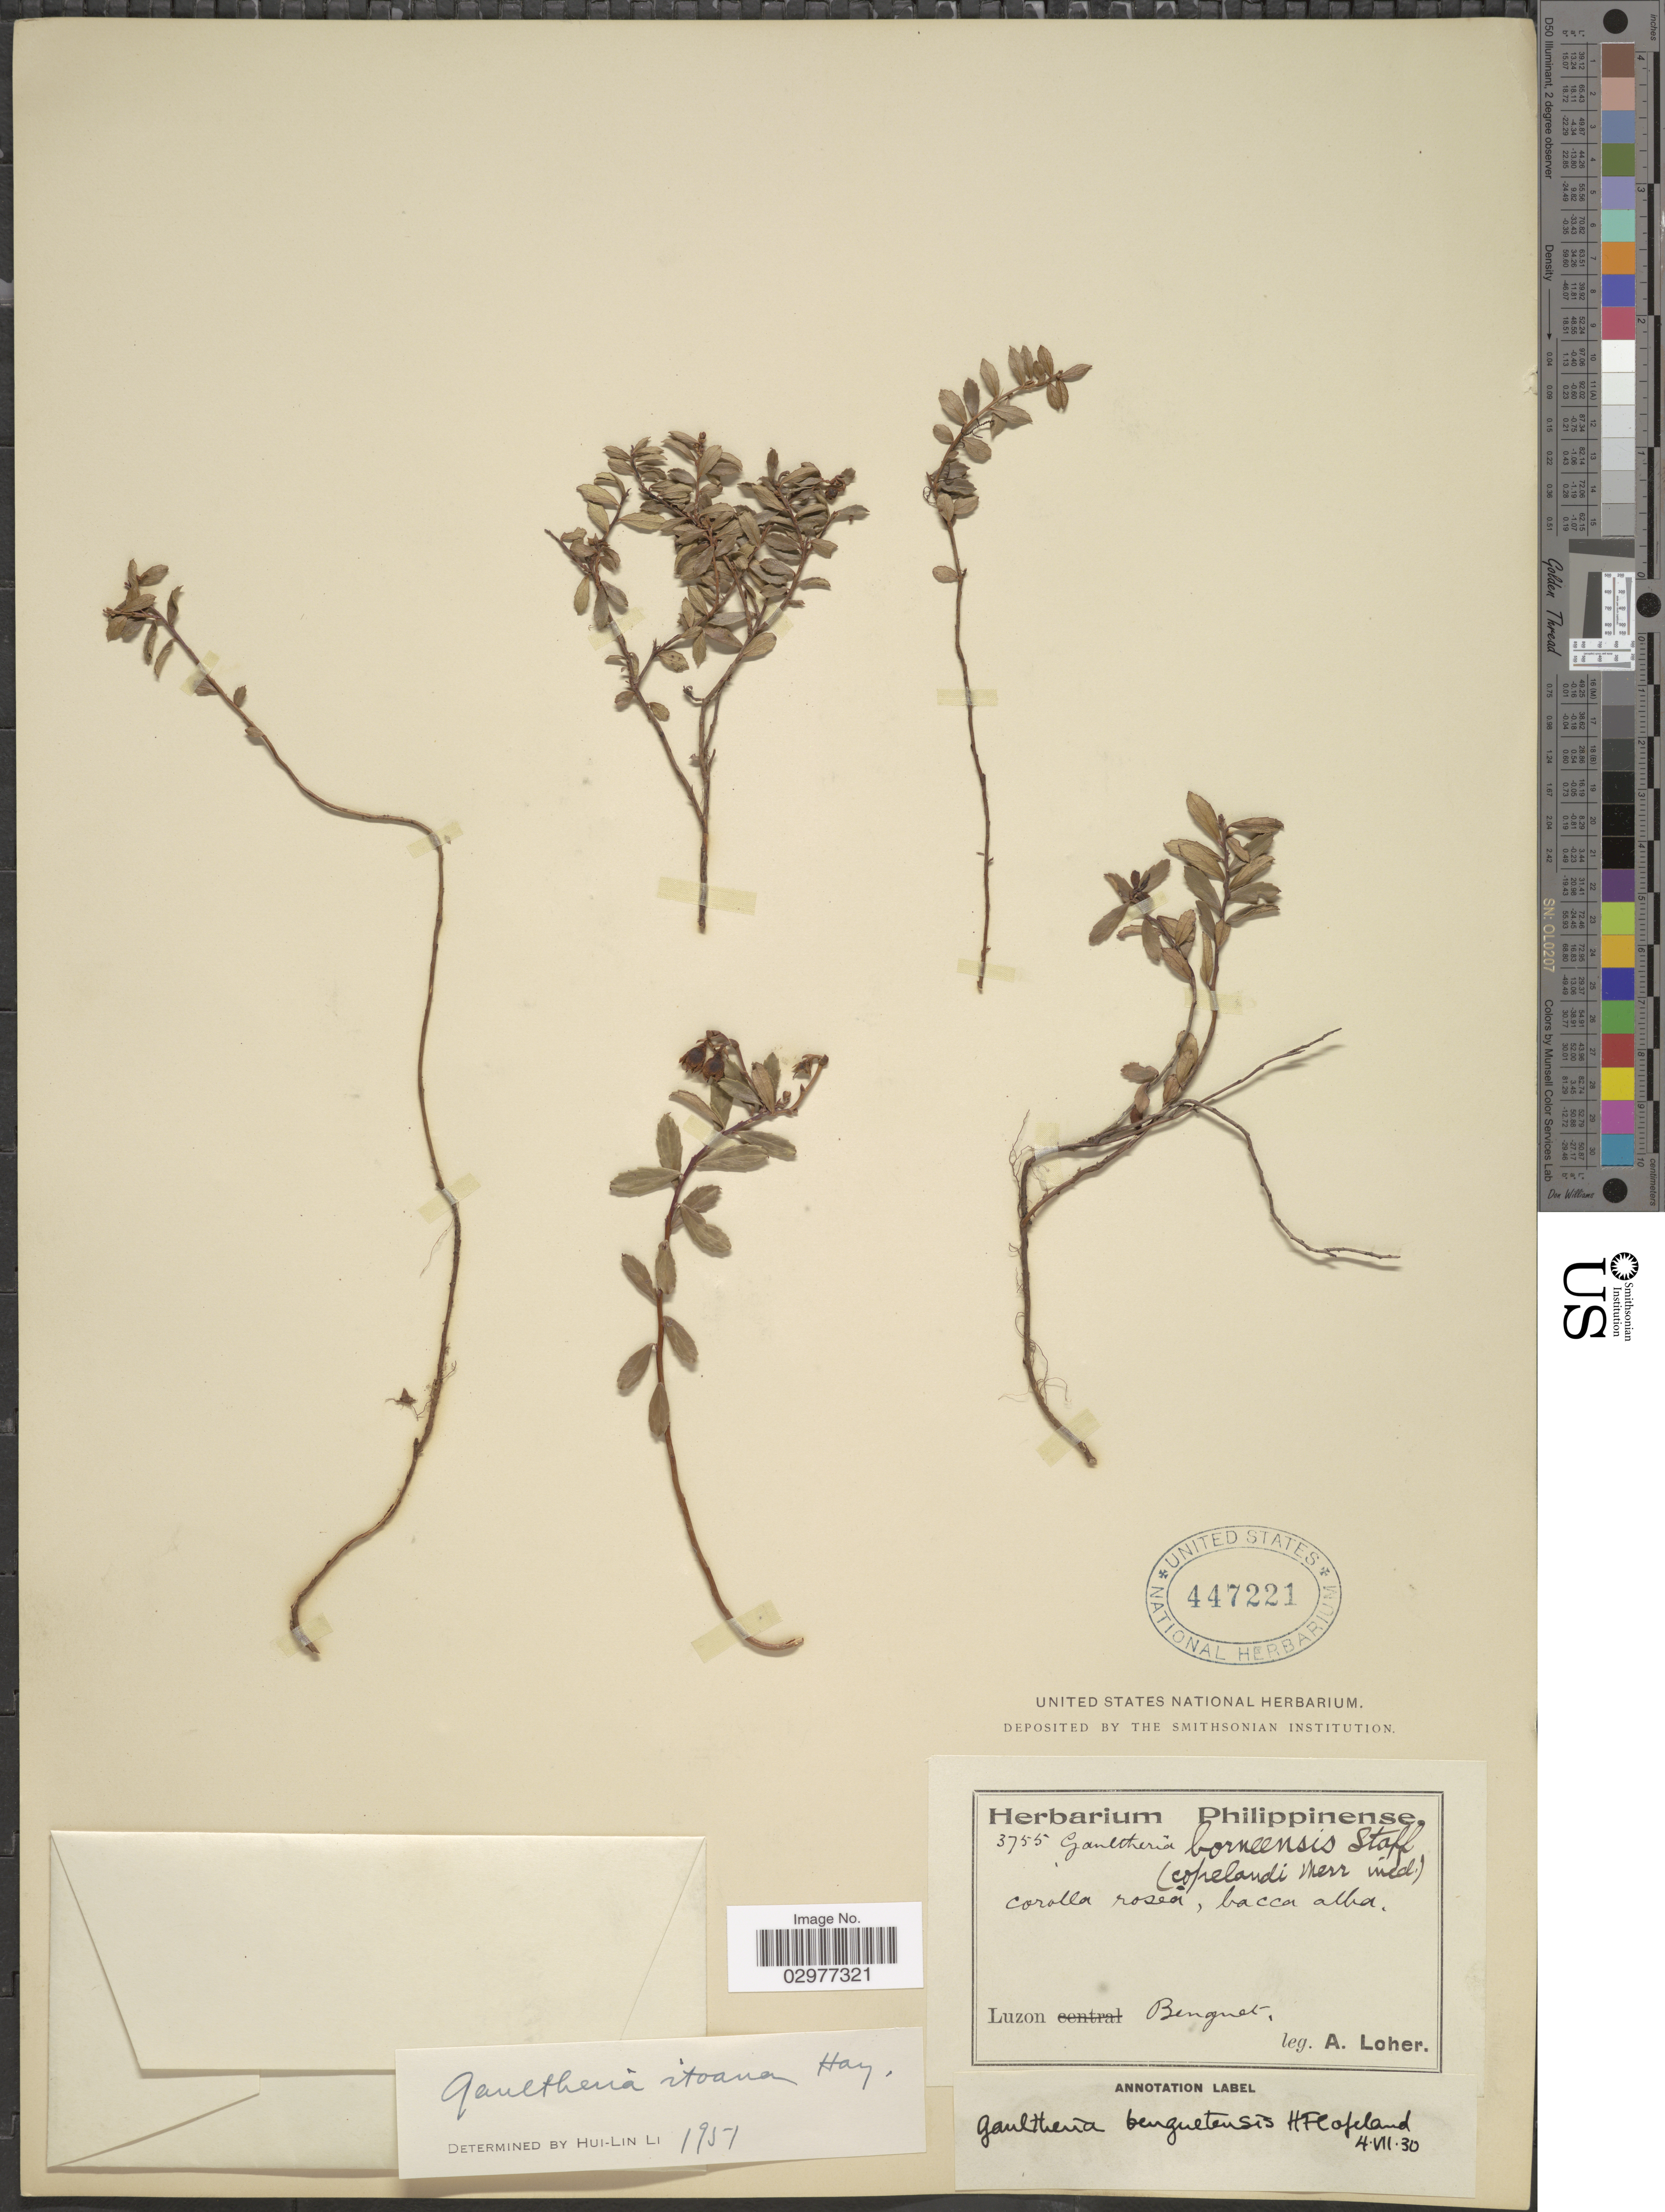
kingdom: Plantae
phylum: Tracheophyta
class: Magnoliopsida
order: Ericales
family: Ericaceae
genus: Gaultheria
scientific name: Gaultheria itoana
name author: Hayata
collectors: A. Loher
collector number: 3755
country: Philippines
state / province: Cordillera (Administrative Region)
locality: Luzon. Benguet.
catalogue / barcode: US 447221